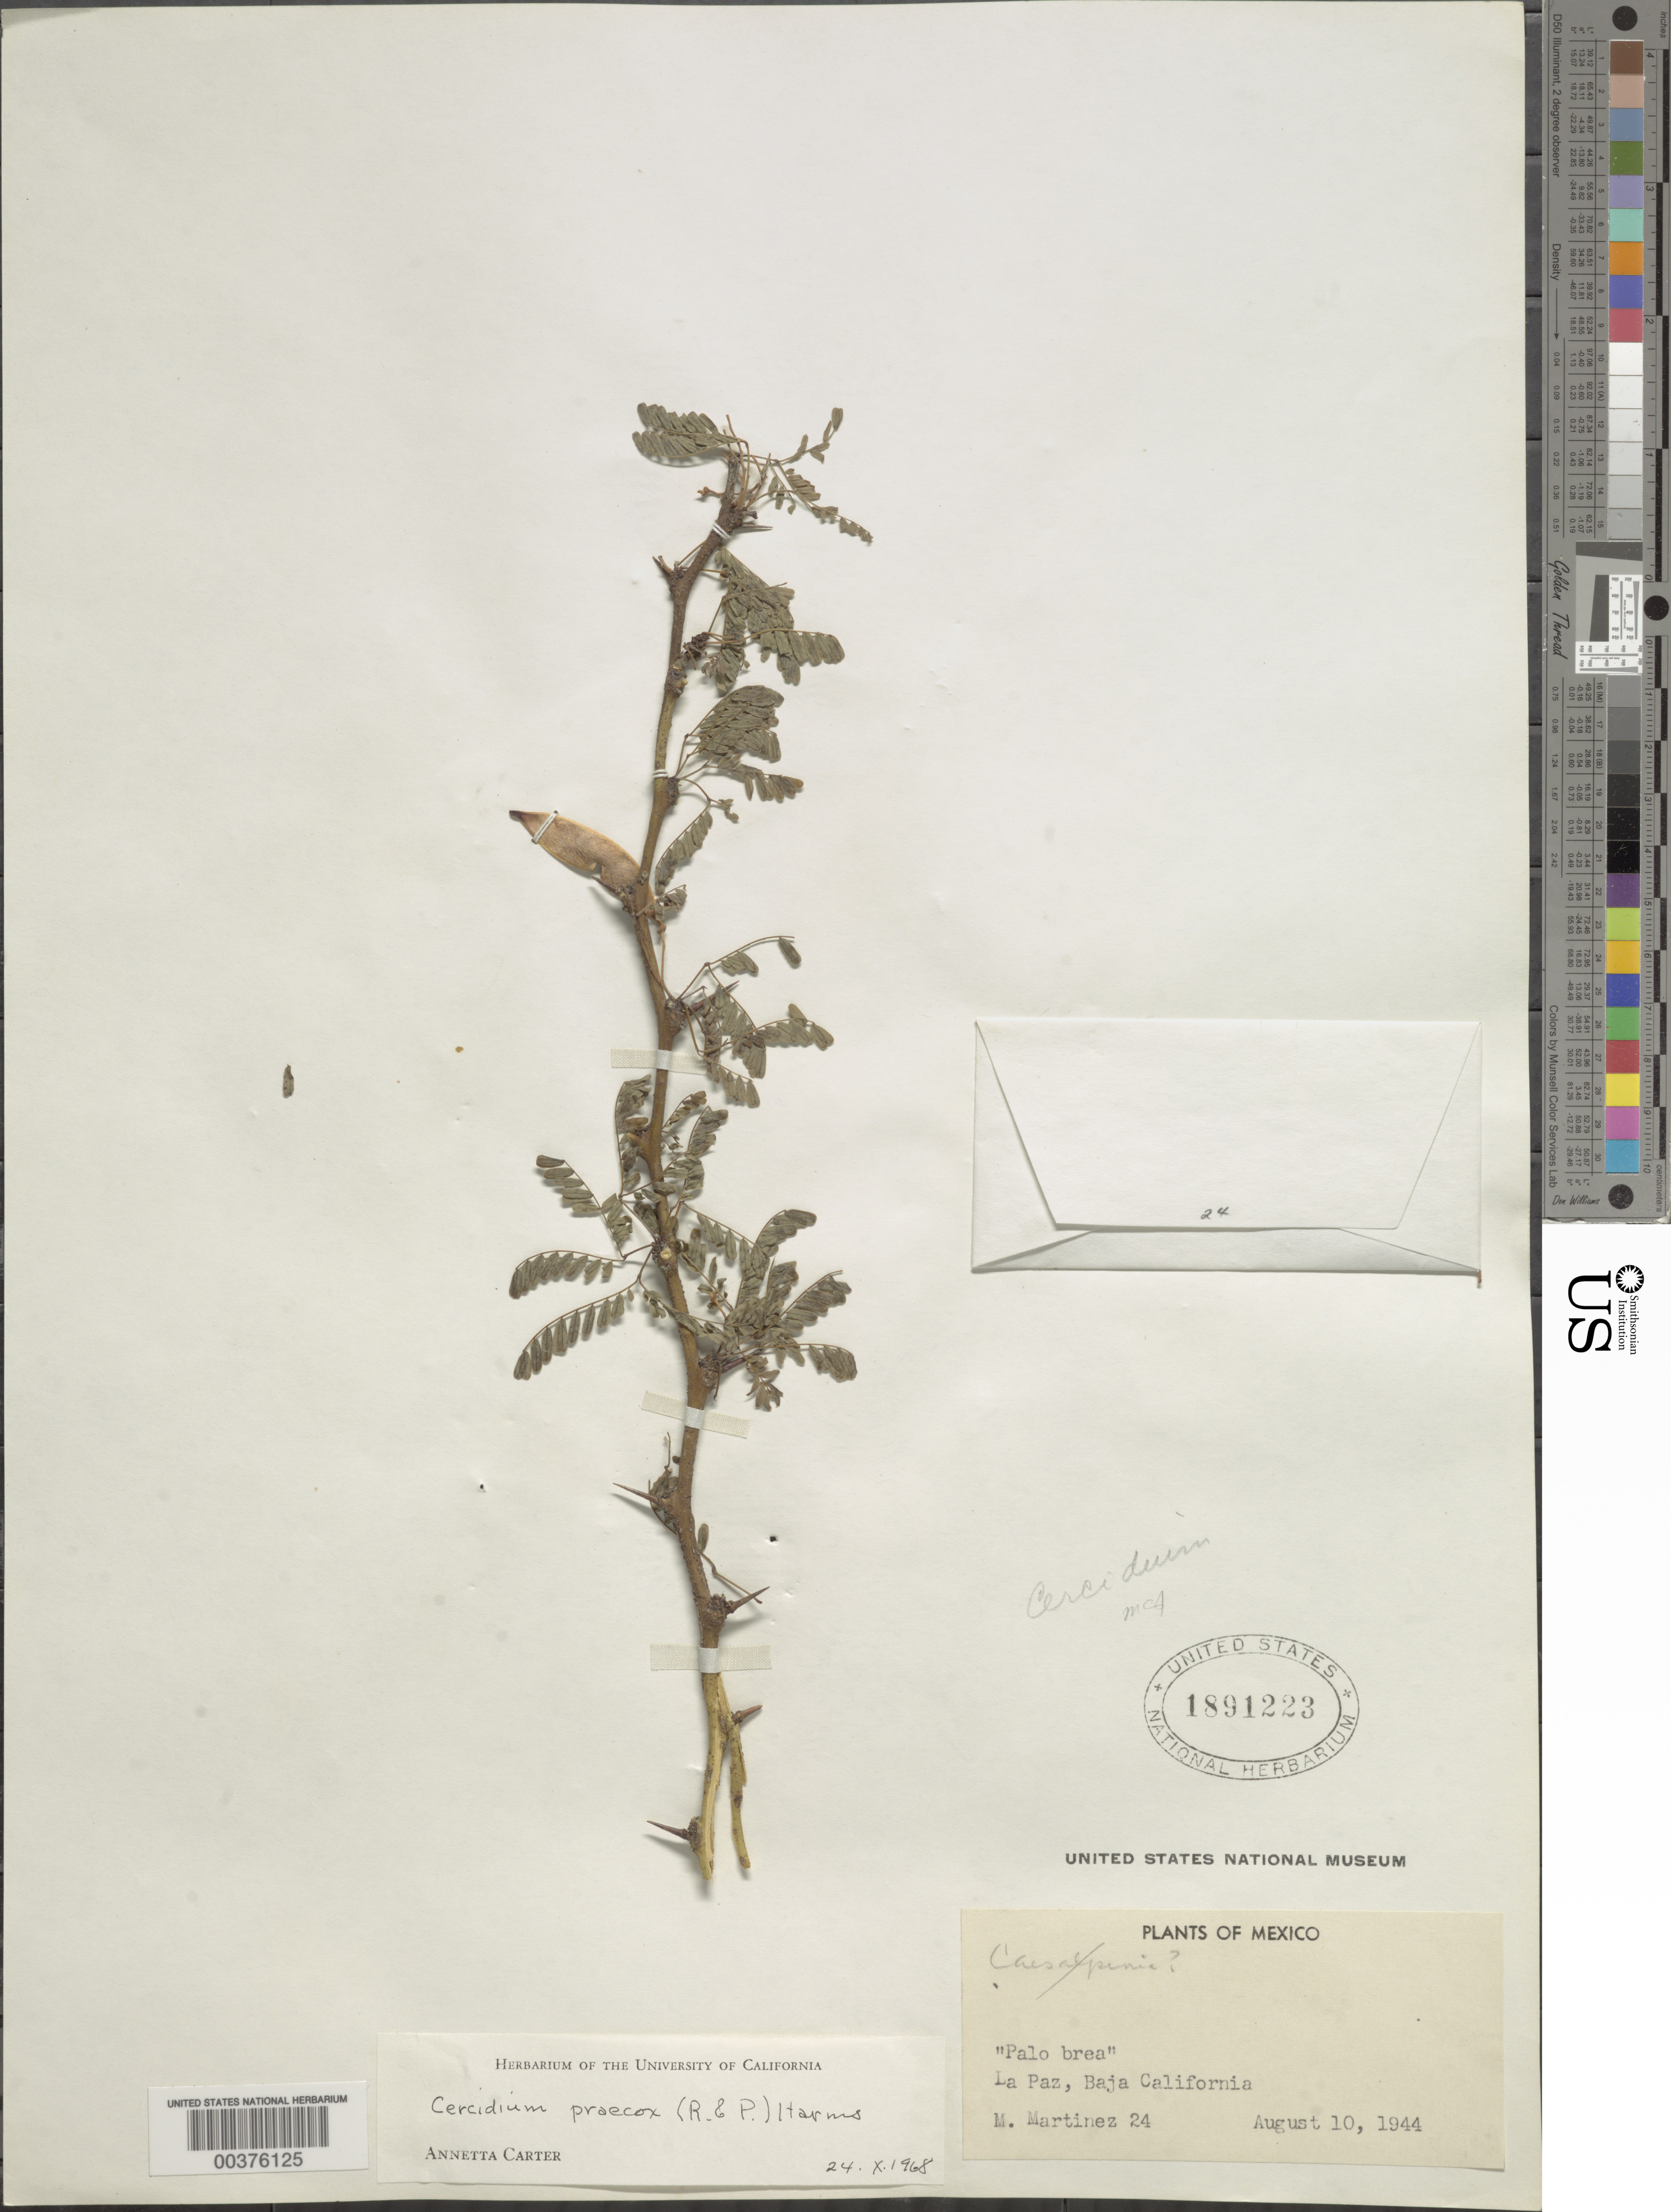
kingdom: Plantae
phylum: Tracheophyta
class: Magnoliopsida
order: Fabales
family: Fabaceae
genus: Parkinsonia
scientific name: Parkinsonia praecox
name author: (Ruiz & Pav.) J.E. Hawkins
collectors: M. Martínez M.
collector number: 24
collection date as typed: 10 Aug 1944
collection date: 1944-08-10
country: Mexico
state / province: Baja California Sur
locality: La Paz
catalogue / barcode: US 1891223